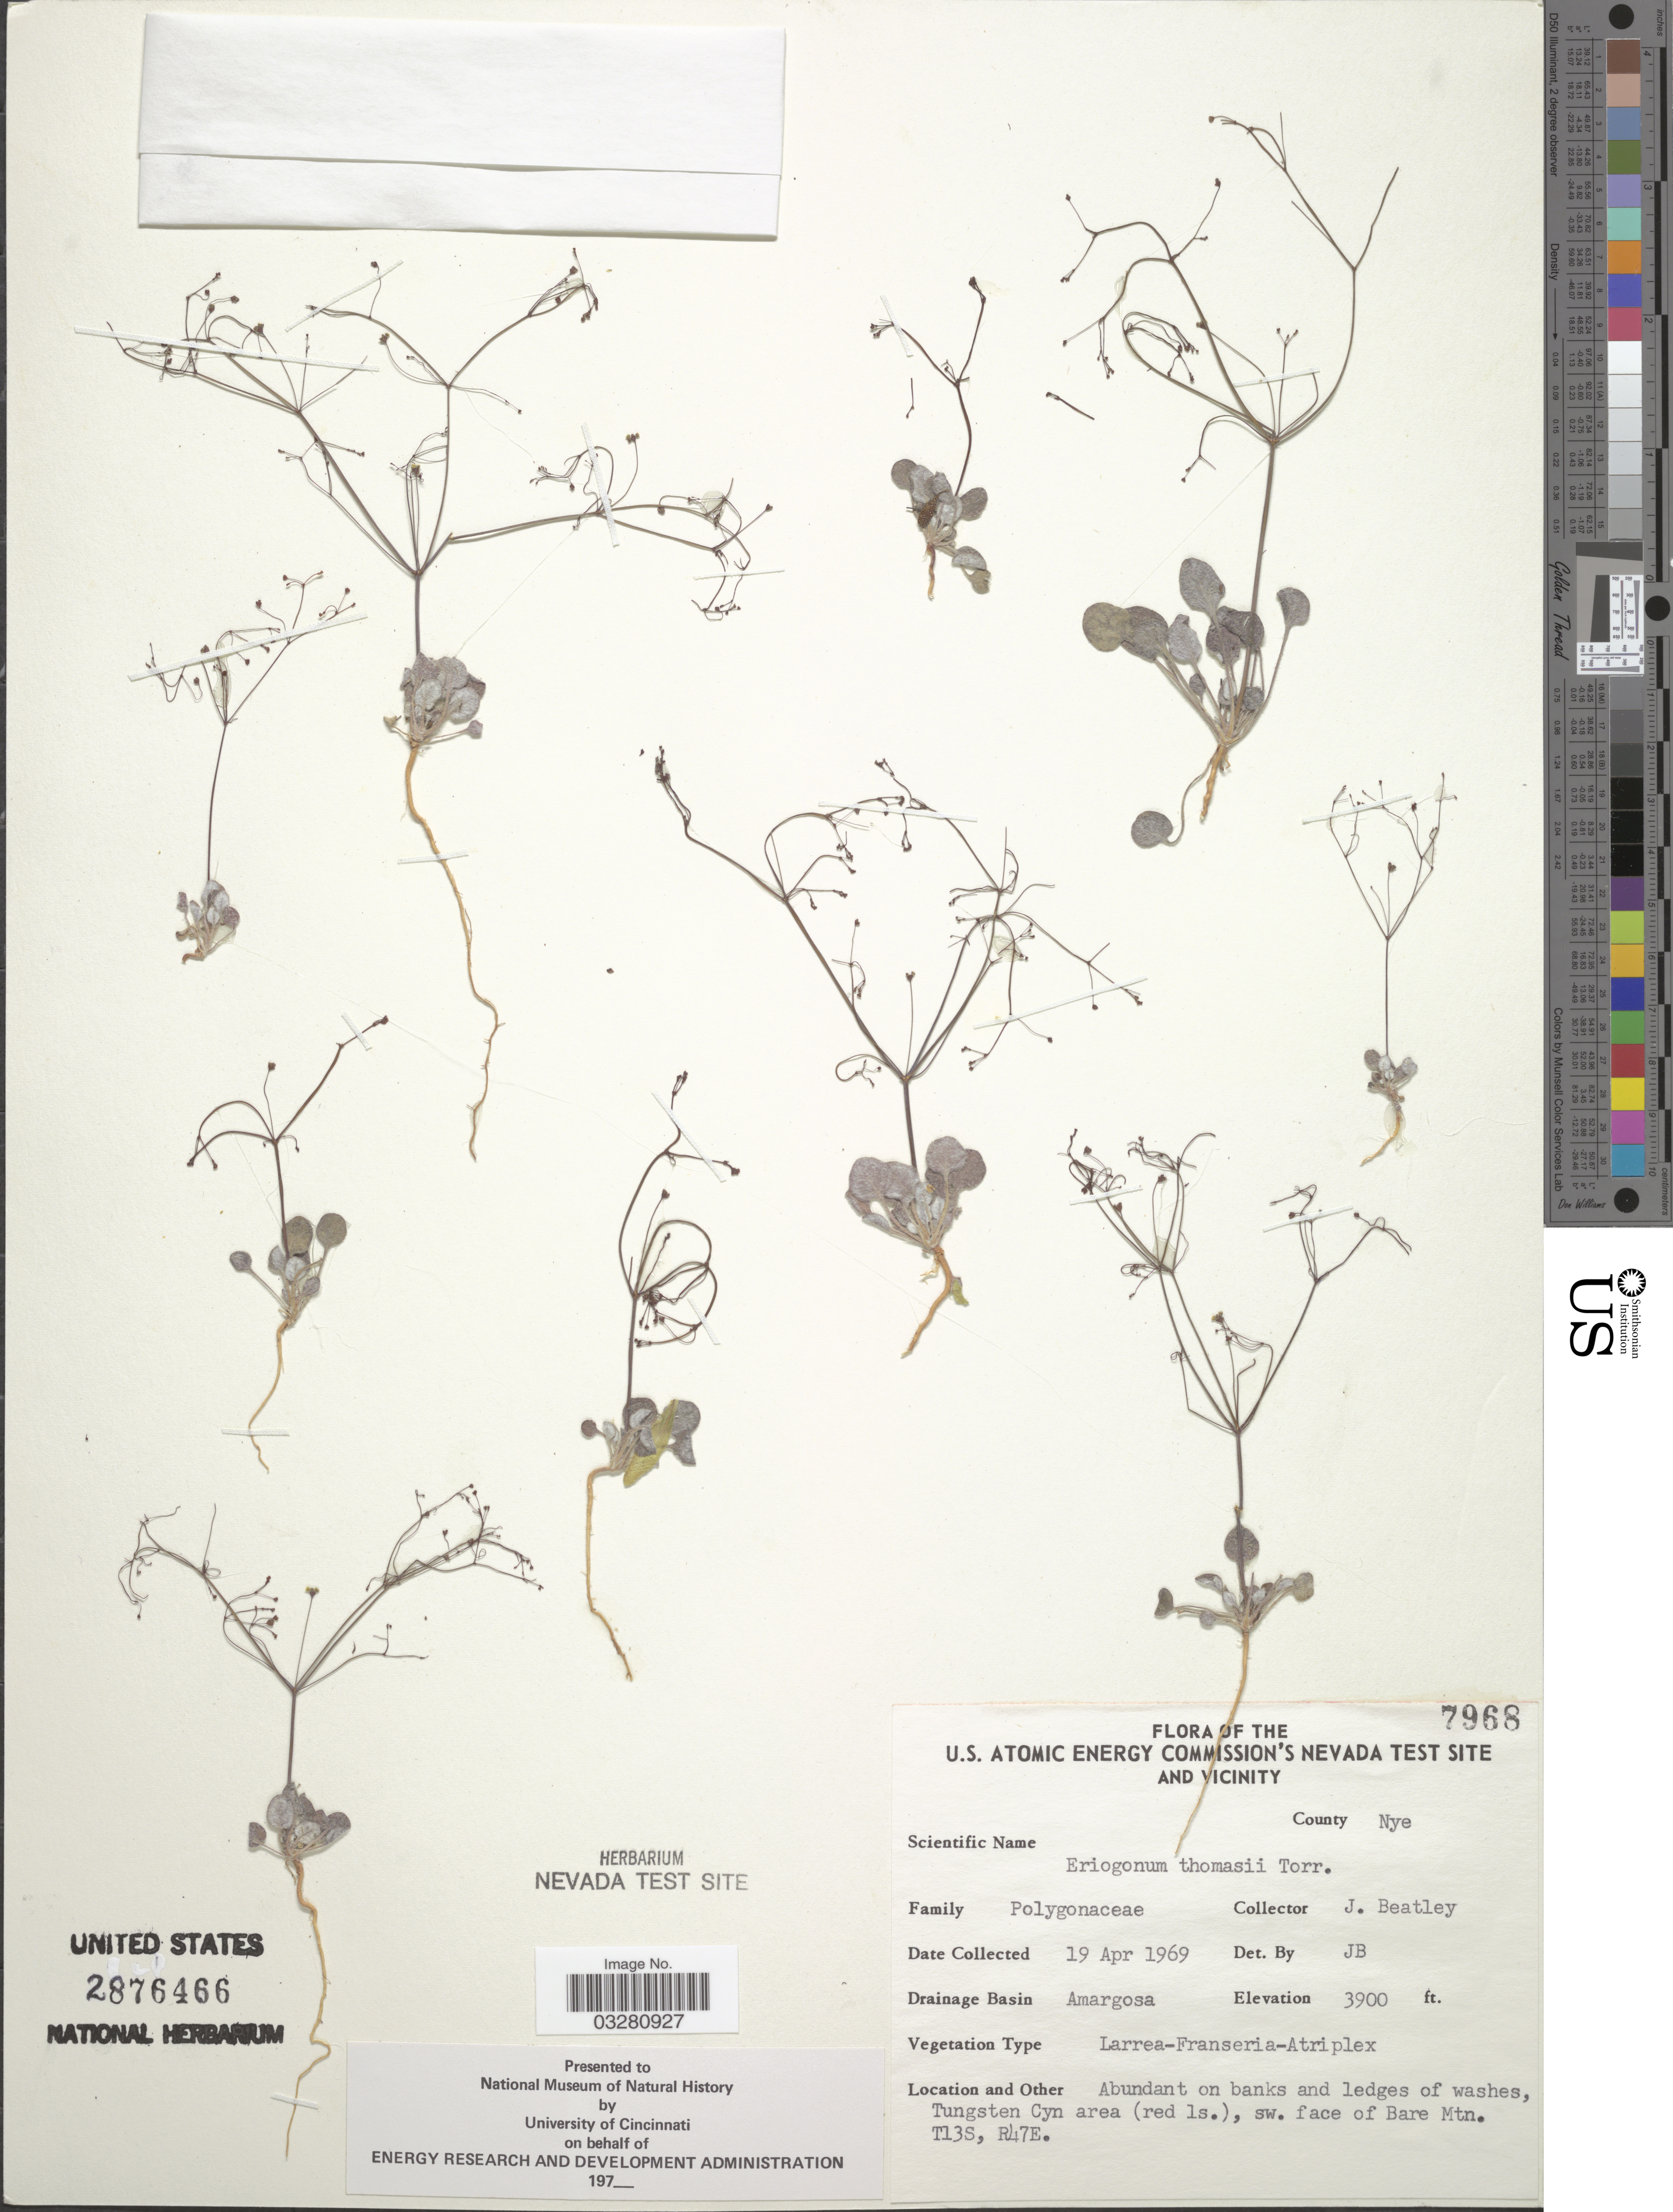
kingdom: Plantae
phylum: Tracheophyta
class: Magnoliopsida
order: Caryophyllales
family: Polygonaceae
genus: Eriogonum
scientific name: Eriogonum thomasii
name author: Torr.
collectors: J. C. Beatley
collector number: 7968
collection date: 1969-04-19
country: United States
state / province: Nevada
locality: U. S. Atomic Energy Commission's Nevada Test Site and Vicinity. County Nye. Drainage Basin Amargosa. Tungsten Cyn area (red Is.), sw. face of Bare Mtn. T13S, R47E.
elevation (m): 1189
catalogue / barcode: US 2876466